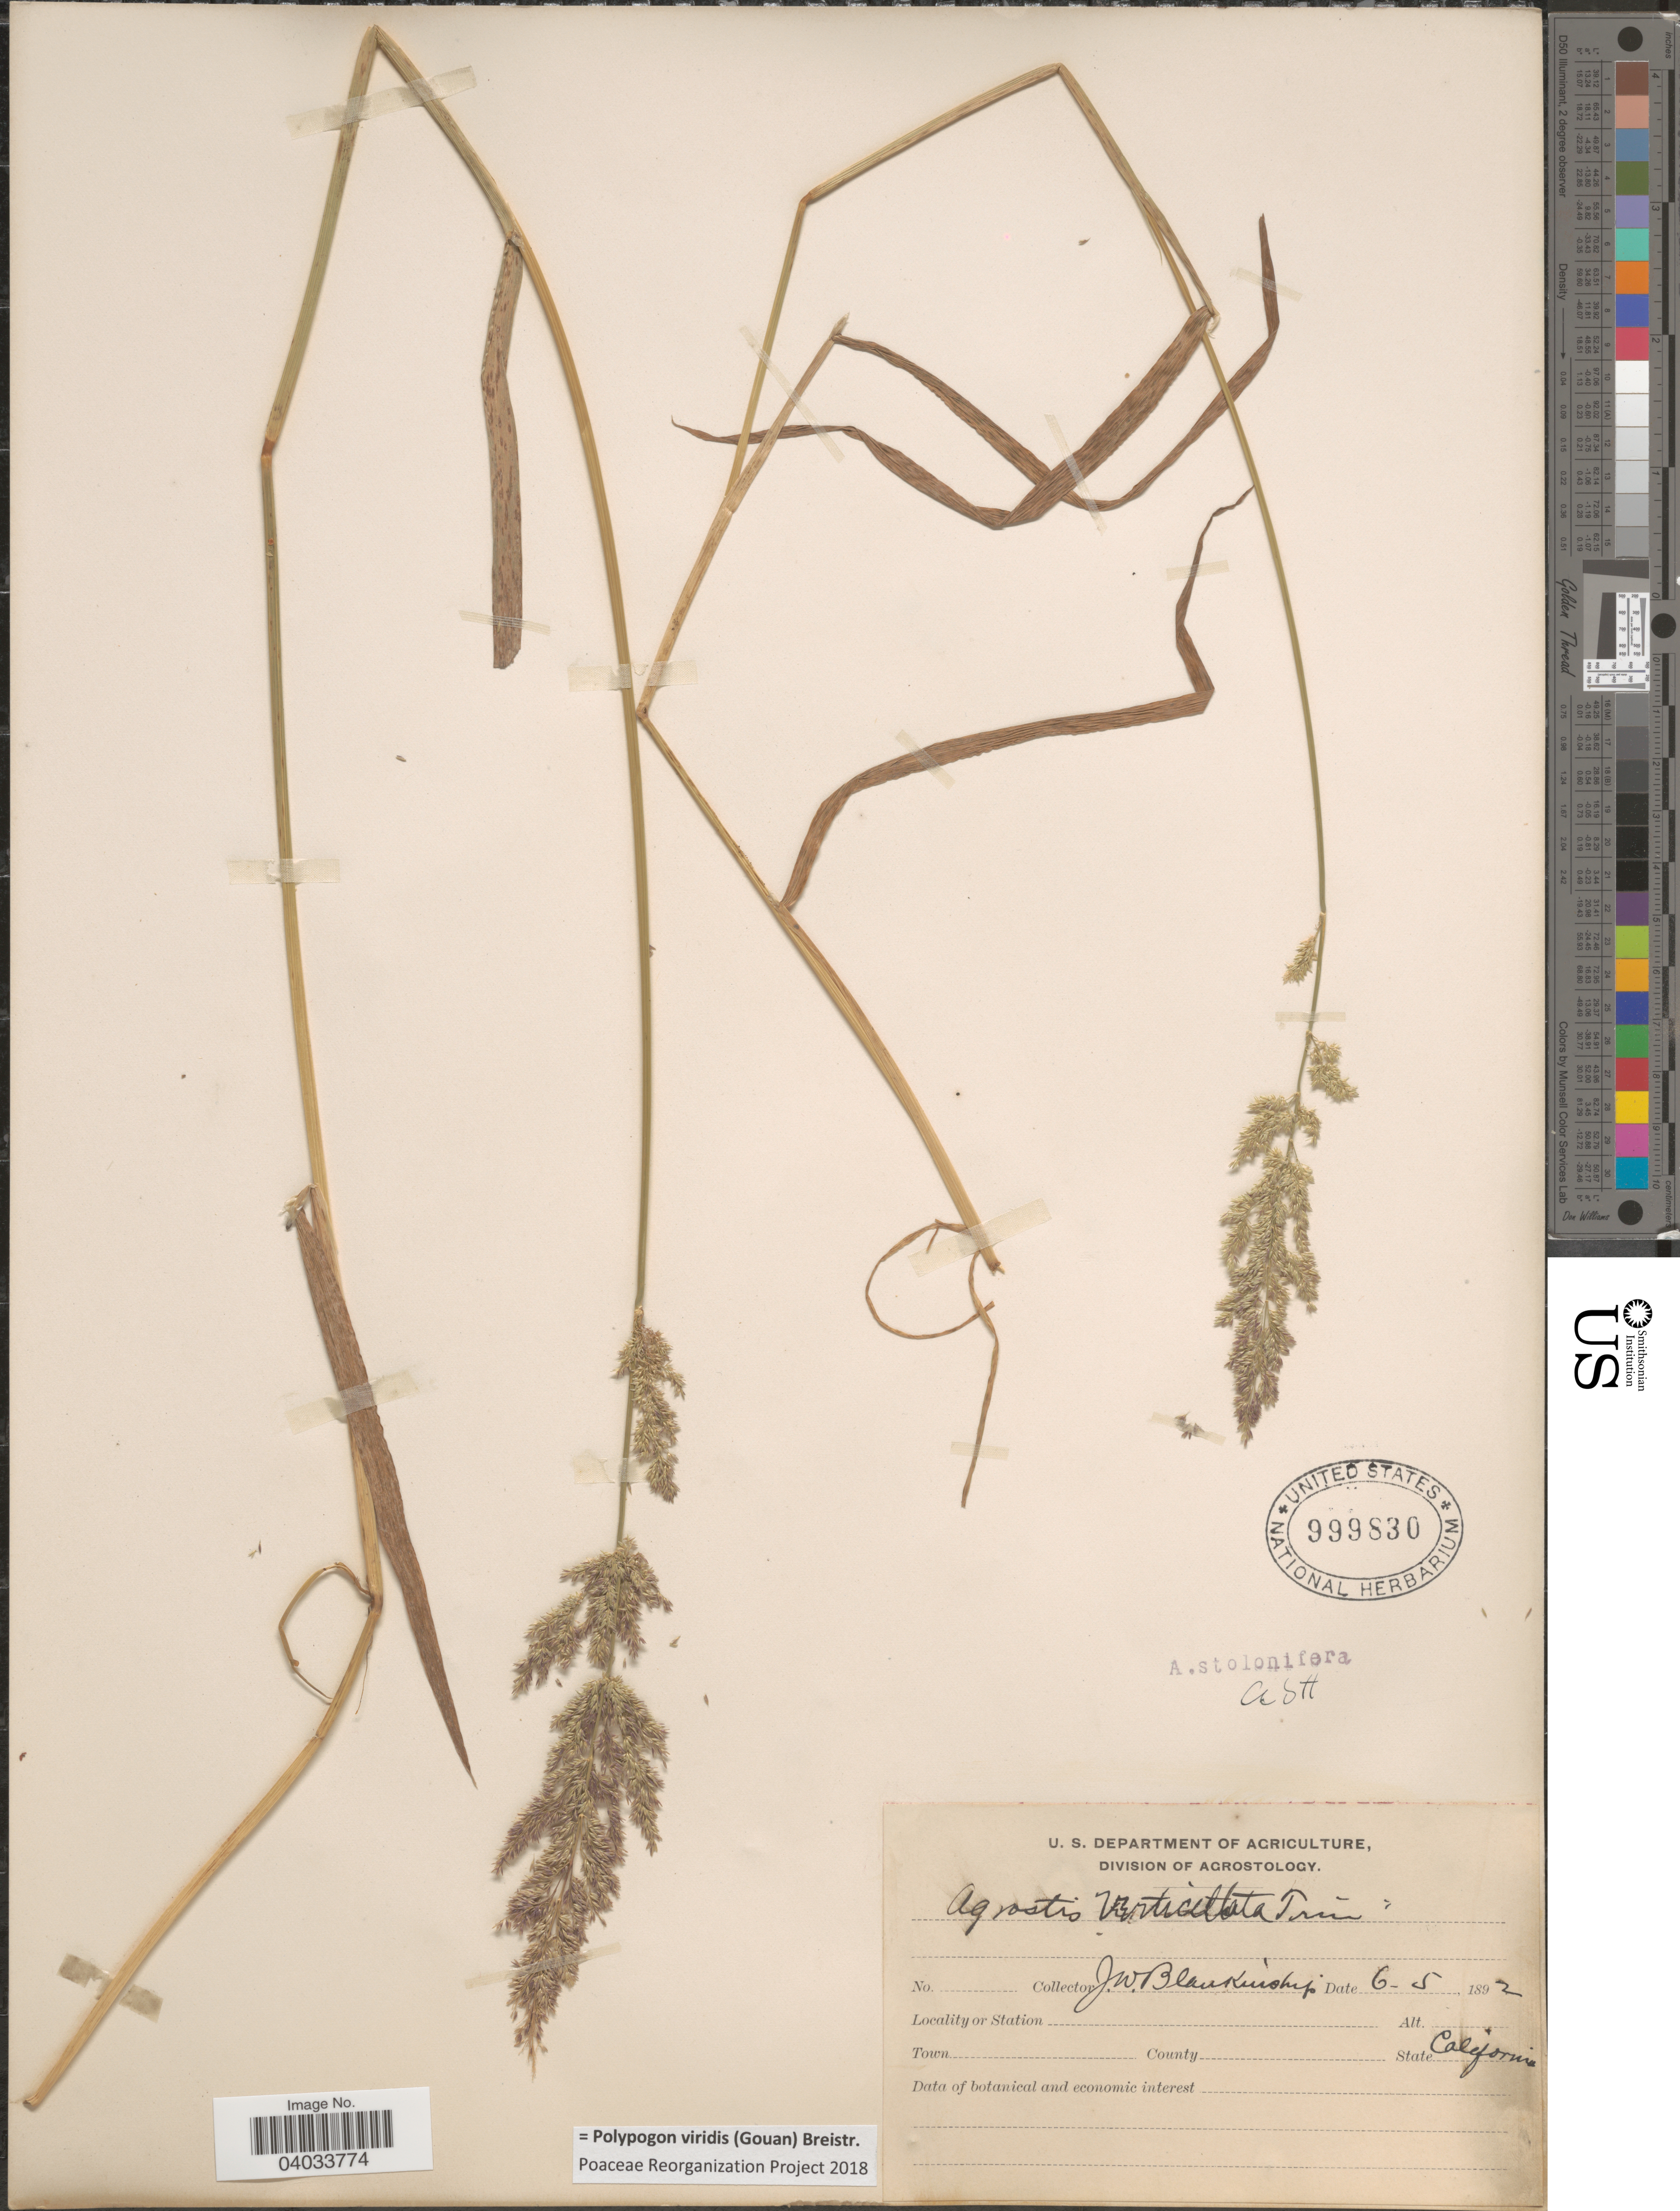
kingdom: Plantae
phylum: Tracheophyta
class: Liliopsida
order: Poales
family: Poaceae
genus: Polypogon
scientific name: Polypogon viridis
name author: (Gouan) Breistroffer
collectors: J. W. Blankinship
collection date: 1892-06-05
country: United States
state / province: California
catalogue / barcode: US 999830